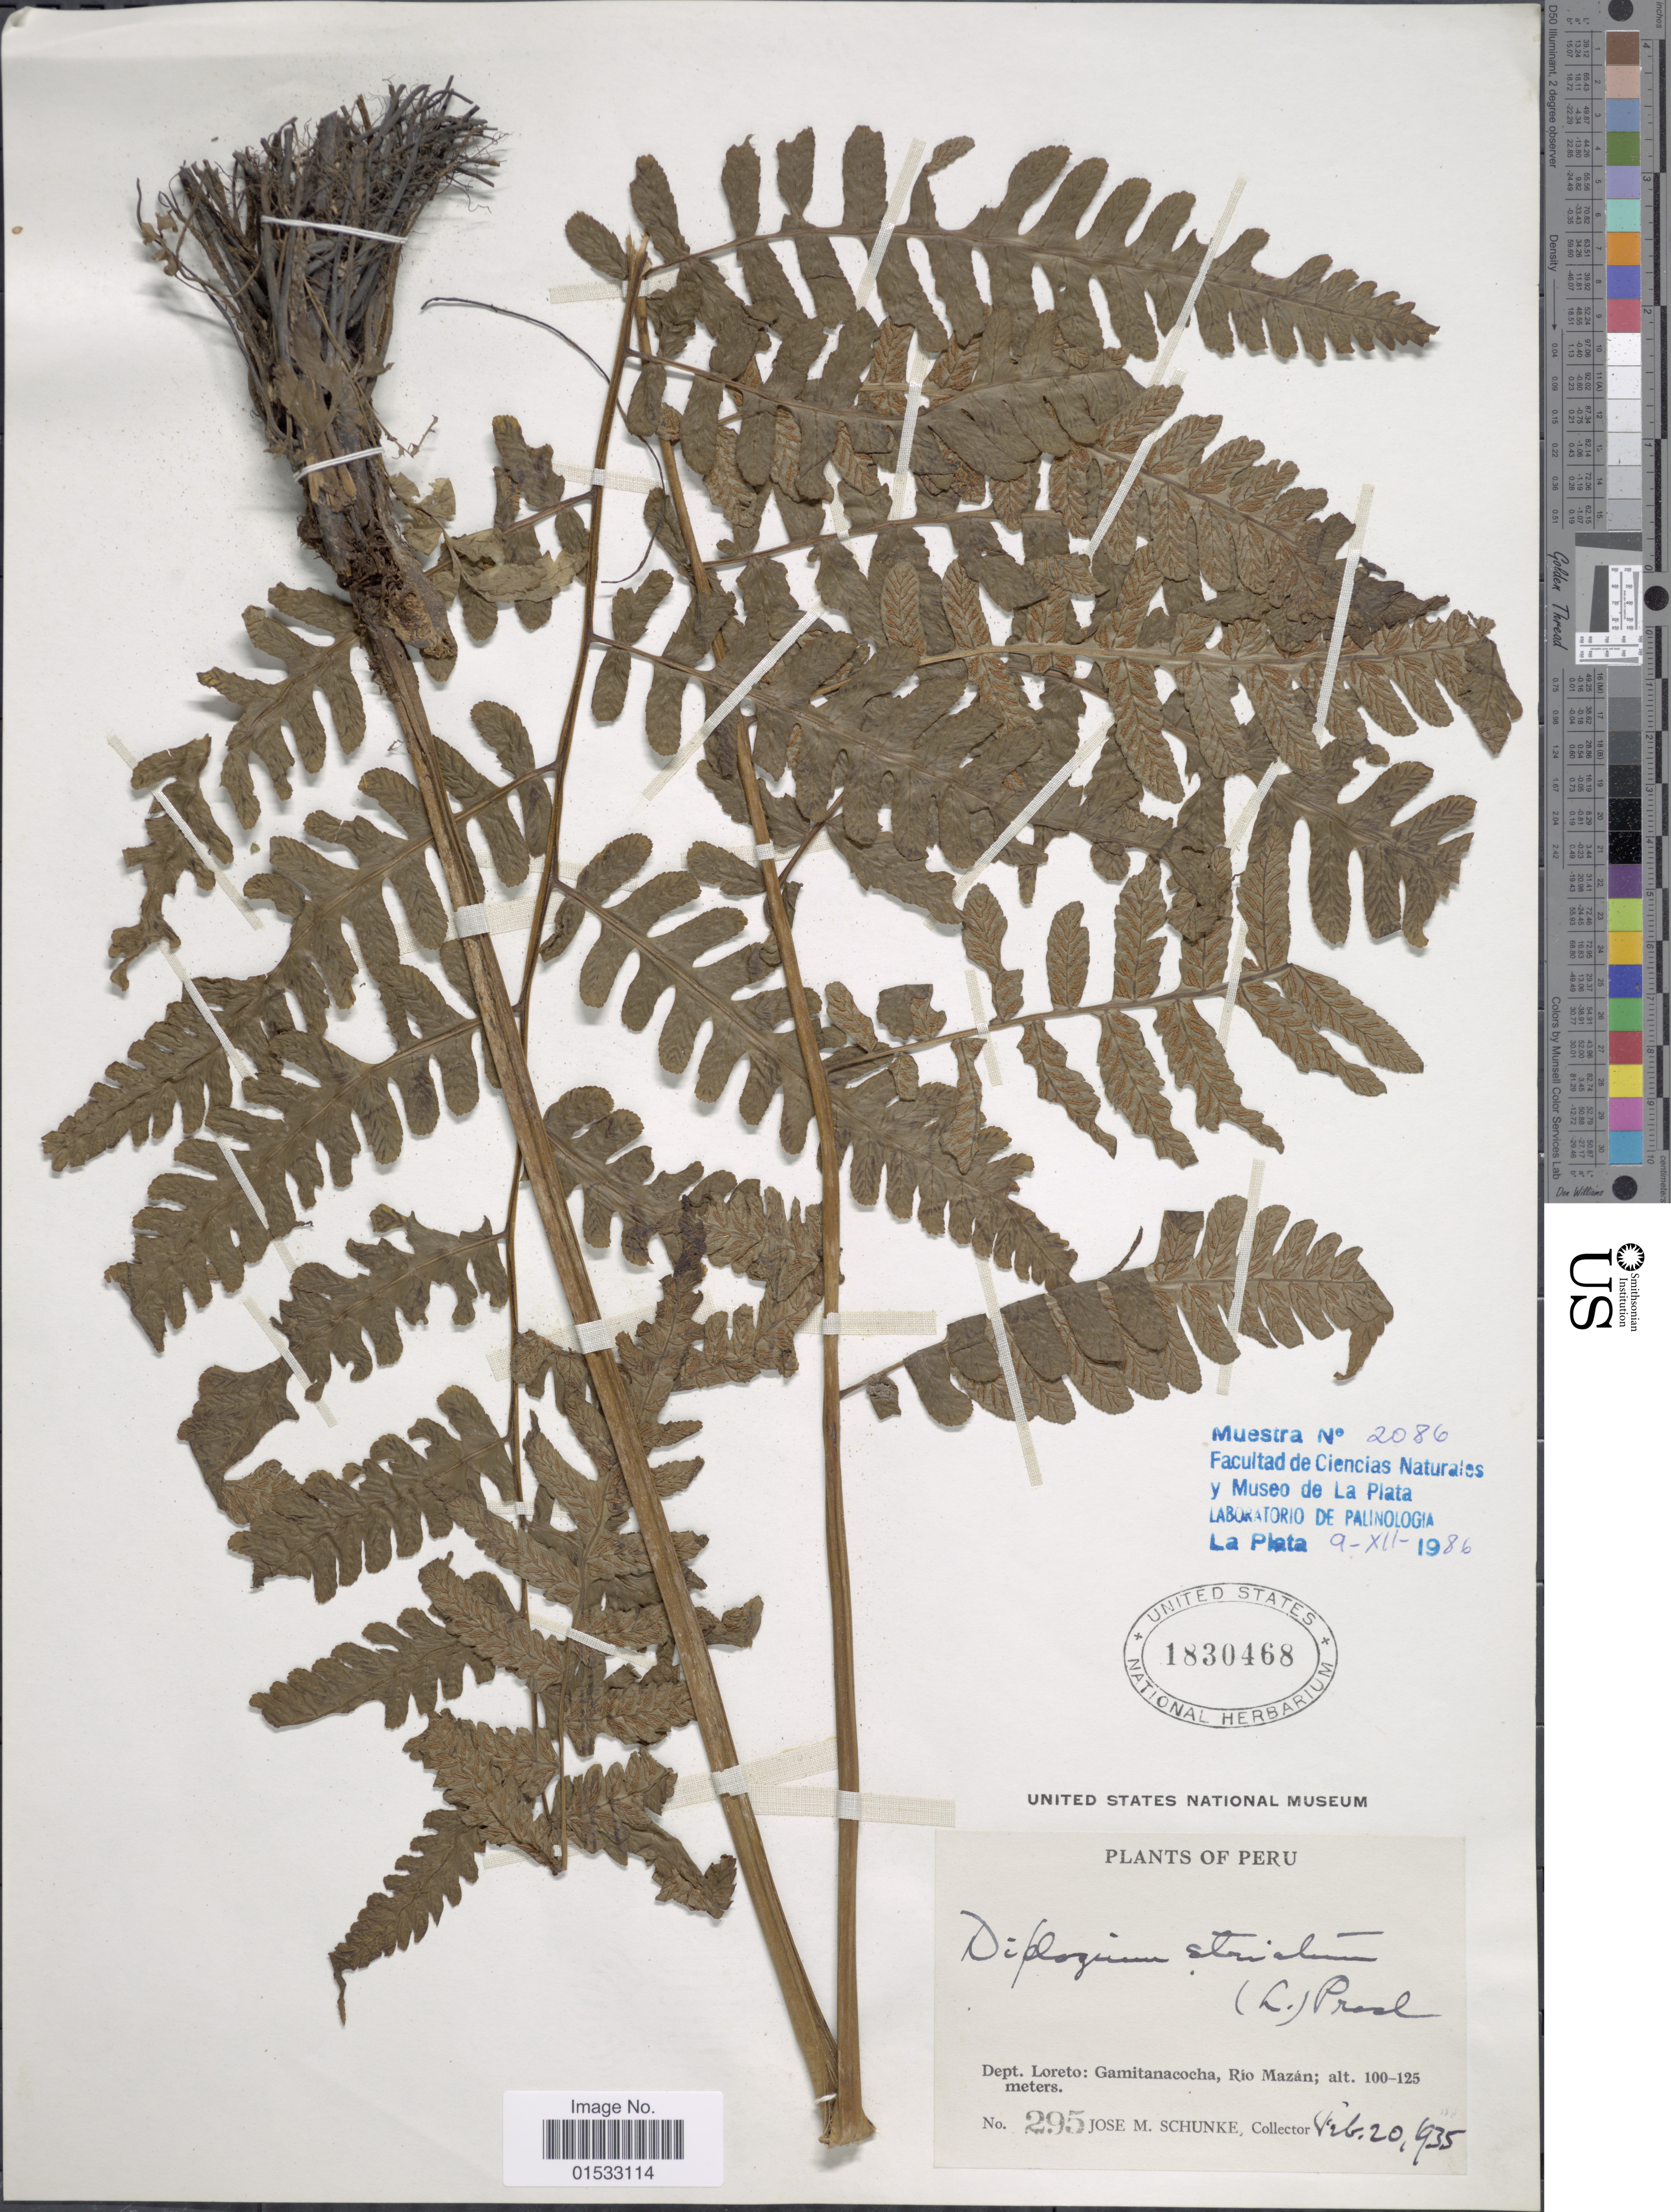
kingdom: Plantae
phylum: Tracheophyta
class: Polypodiopsida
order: Polypodiales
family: Athyriaceae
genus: Diplazium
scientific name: Diplazium striatum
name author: (L.) C. Presl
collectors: J. M. Schunke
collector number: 295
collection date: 1935-02-20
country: Peru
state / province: Loreto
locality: Gamitanacocha, Río Mazán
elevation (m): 100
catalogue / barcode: US 1830468